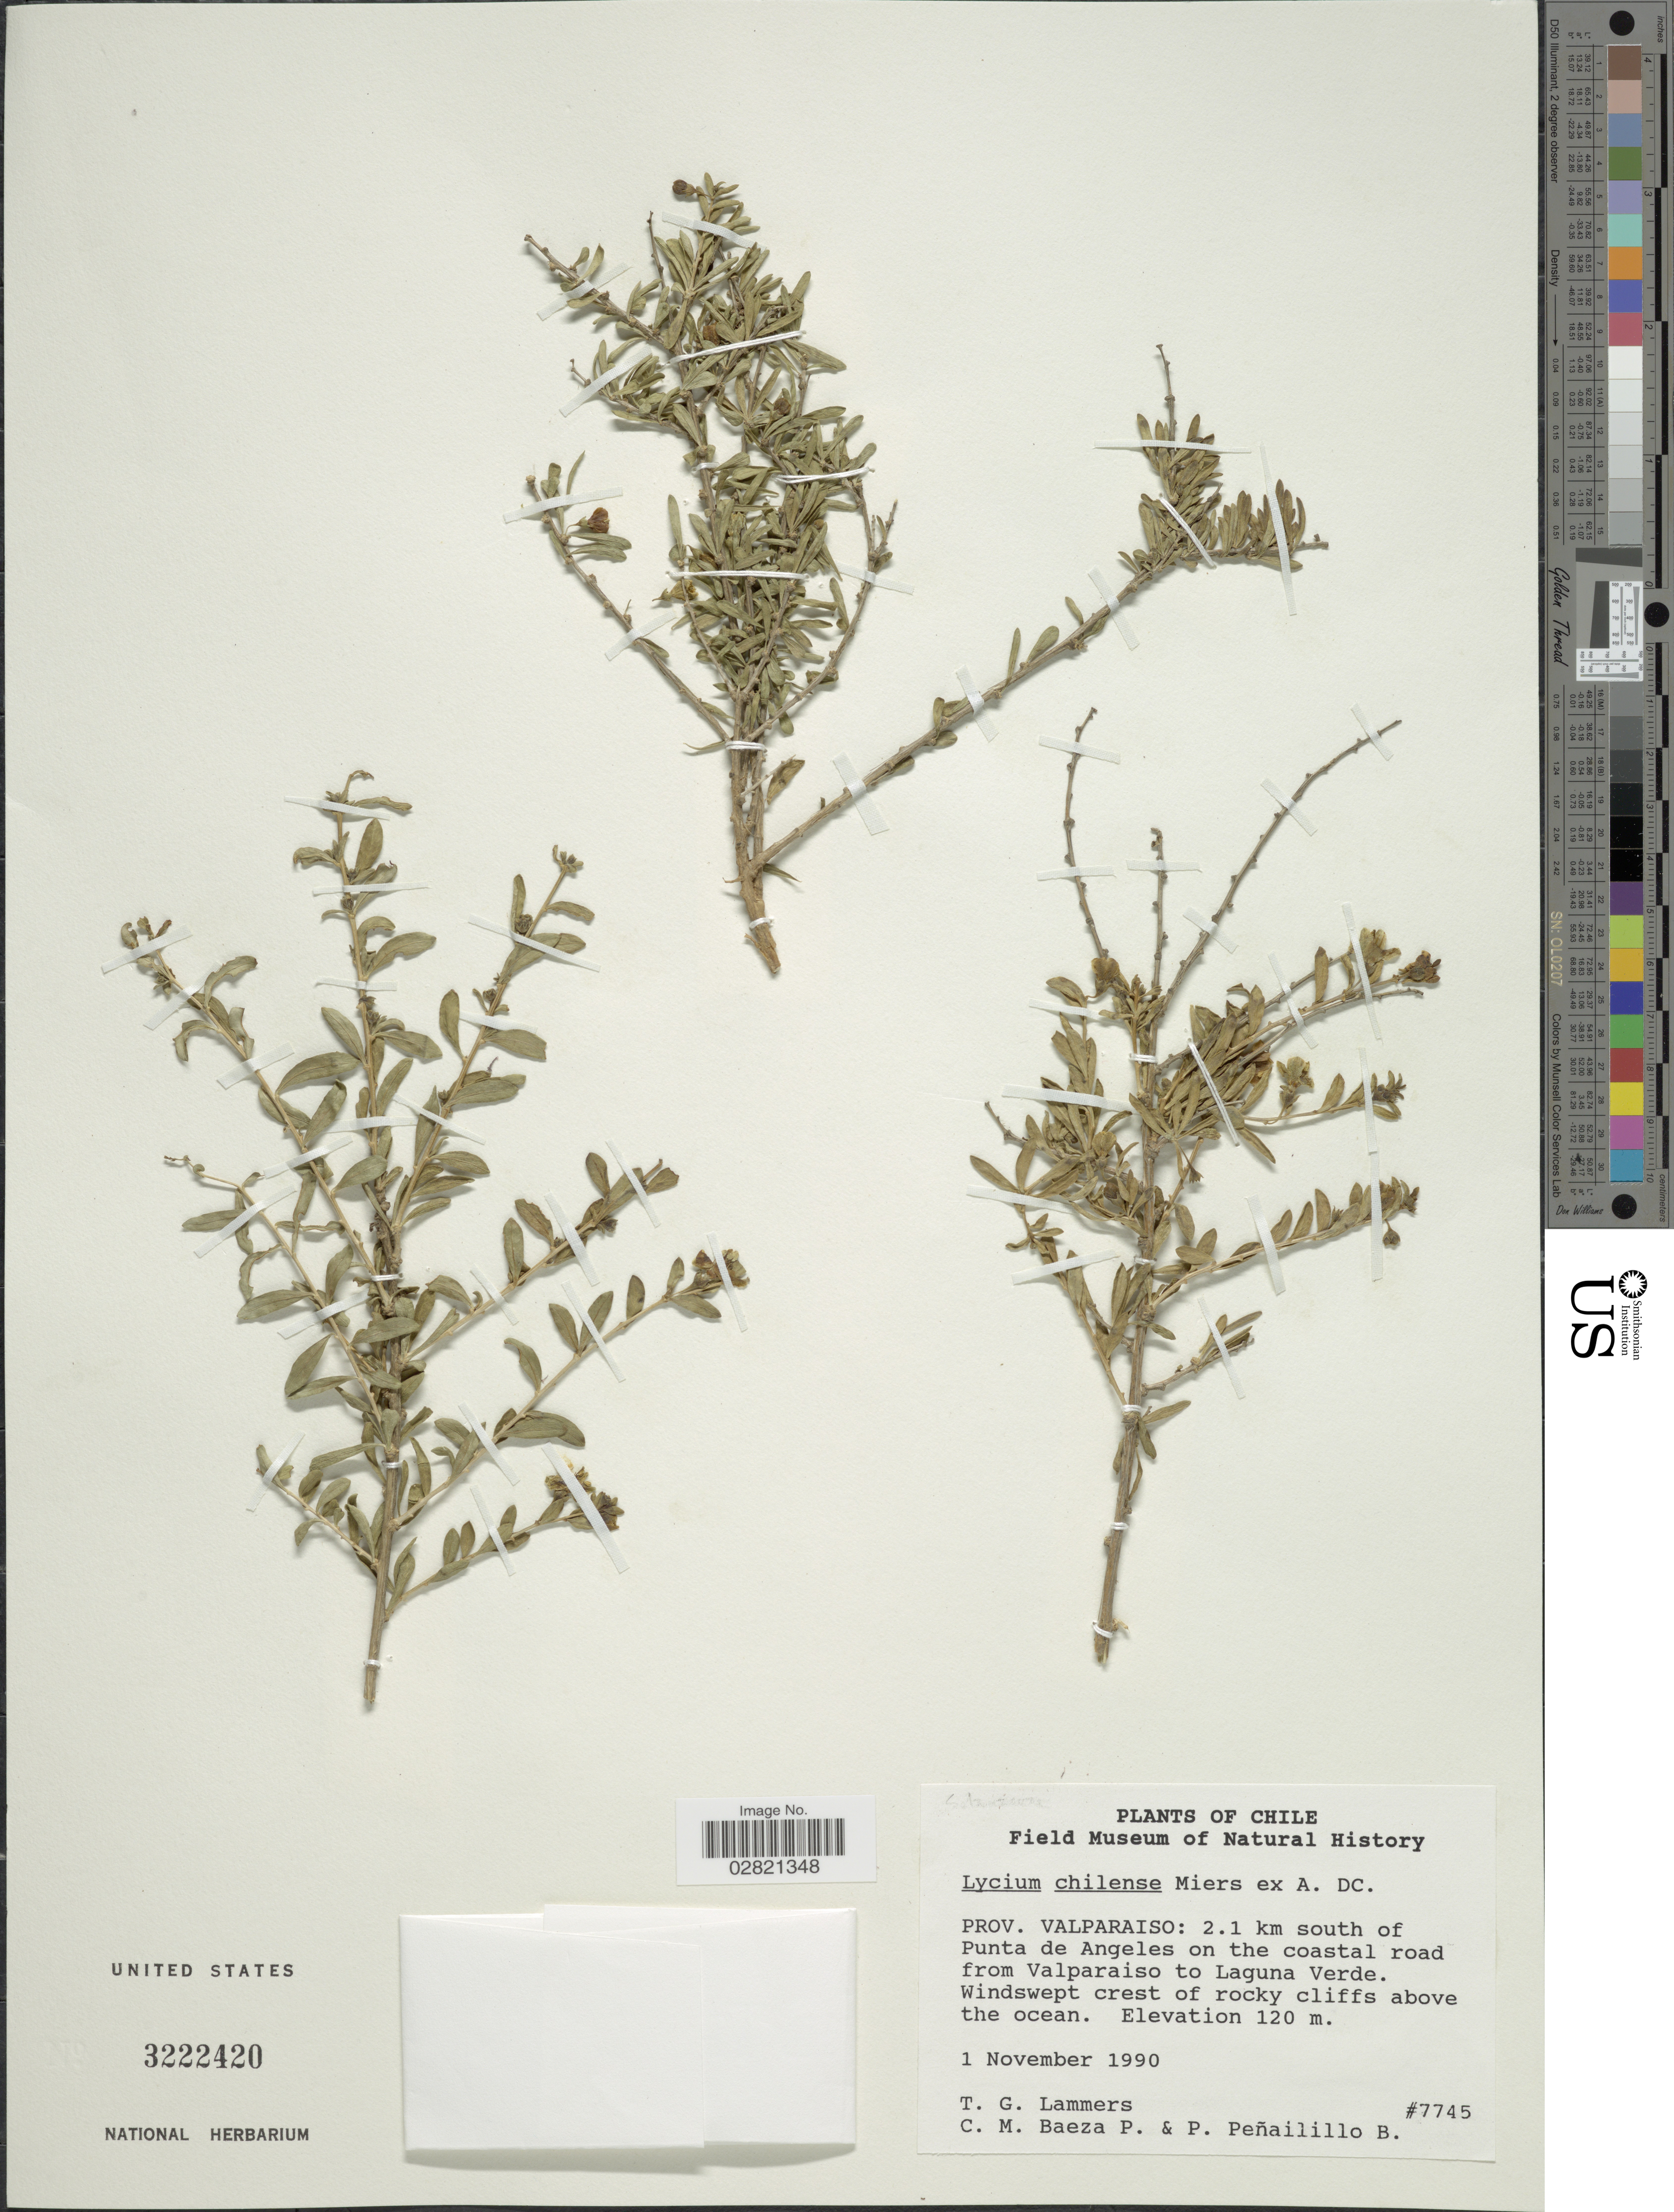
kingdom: Plantae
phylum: Tracheophyta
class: Magnoliopsida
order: Solanales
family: Solanaceae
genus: Lycium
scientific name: Lycium chilense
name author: Bertero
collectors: T. Lammers, C. Baeza & P. Peñailillo B.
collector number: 7745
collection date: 1990-11-01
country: Chile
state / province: Valparaíso (V)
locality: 2.1 km south of Punta de Angeles on the coastal road from Valparaiso to Laguna Verde.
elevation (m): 120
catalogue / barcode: US 3222420